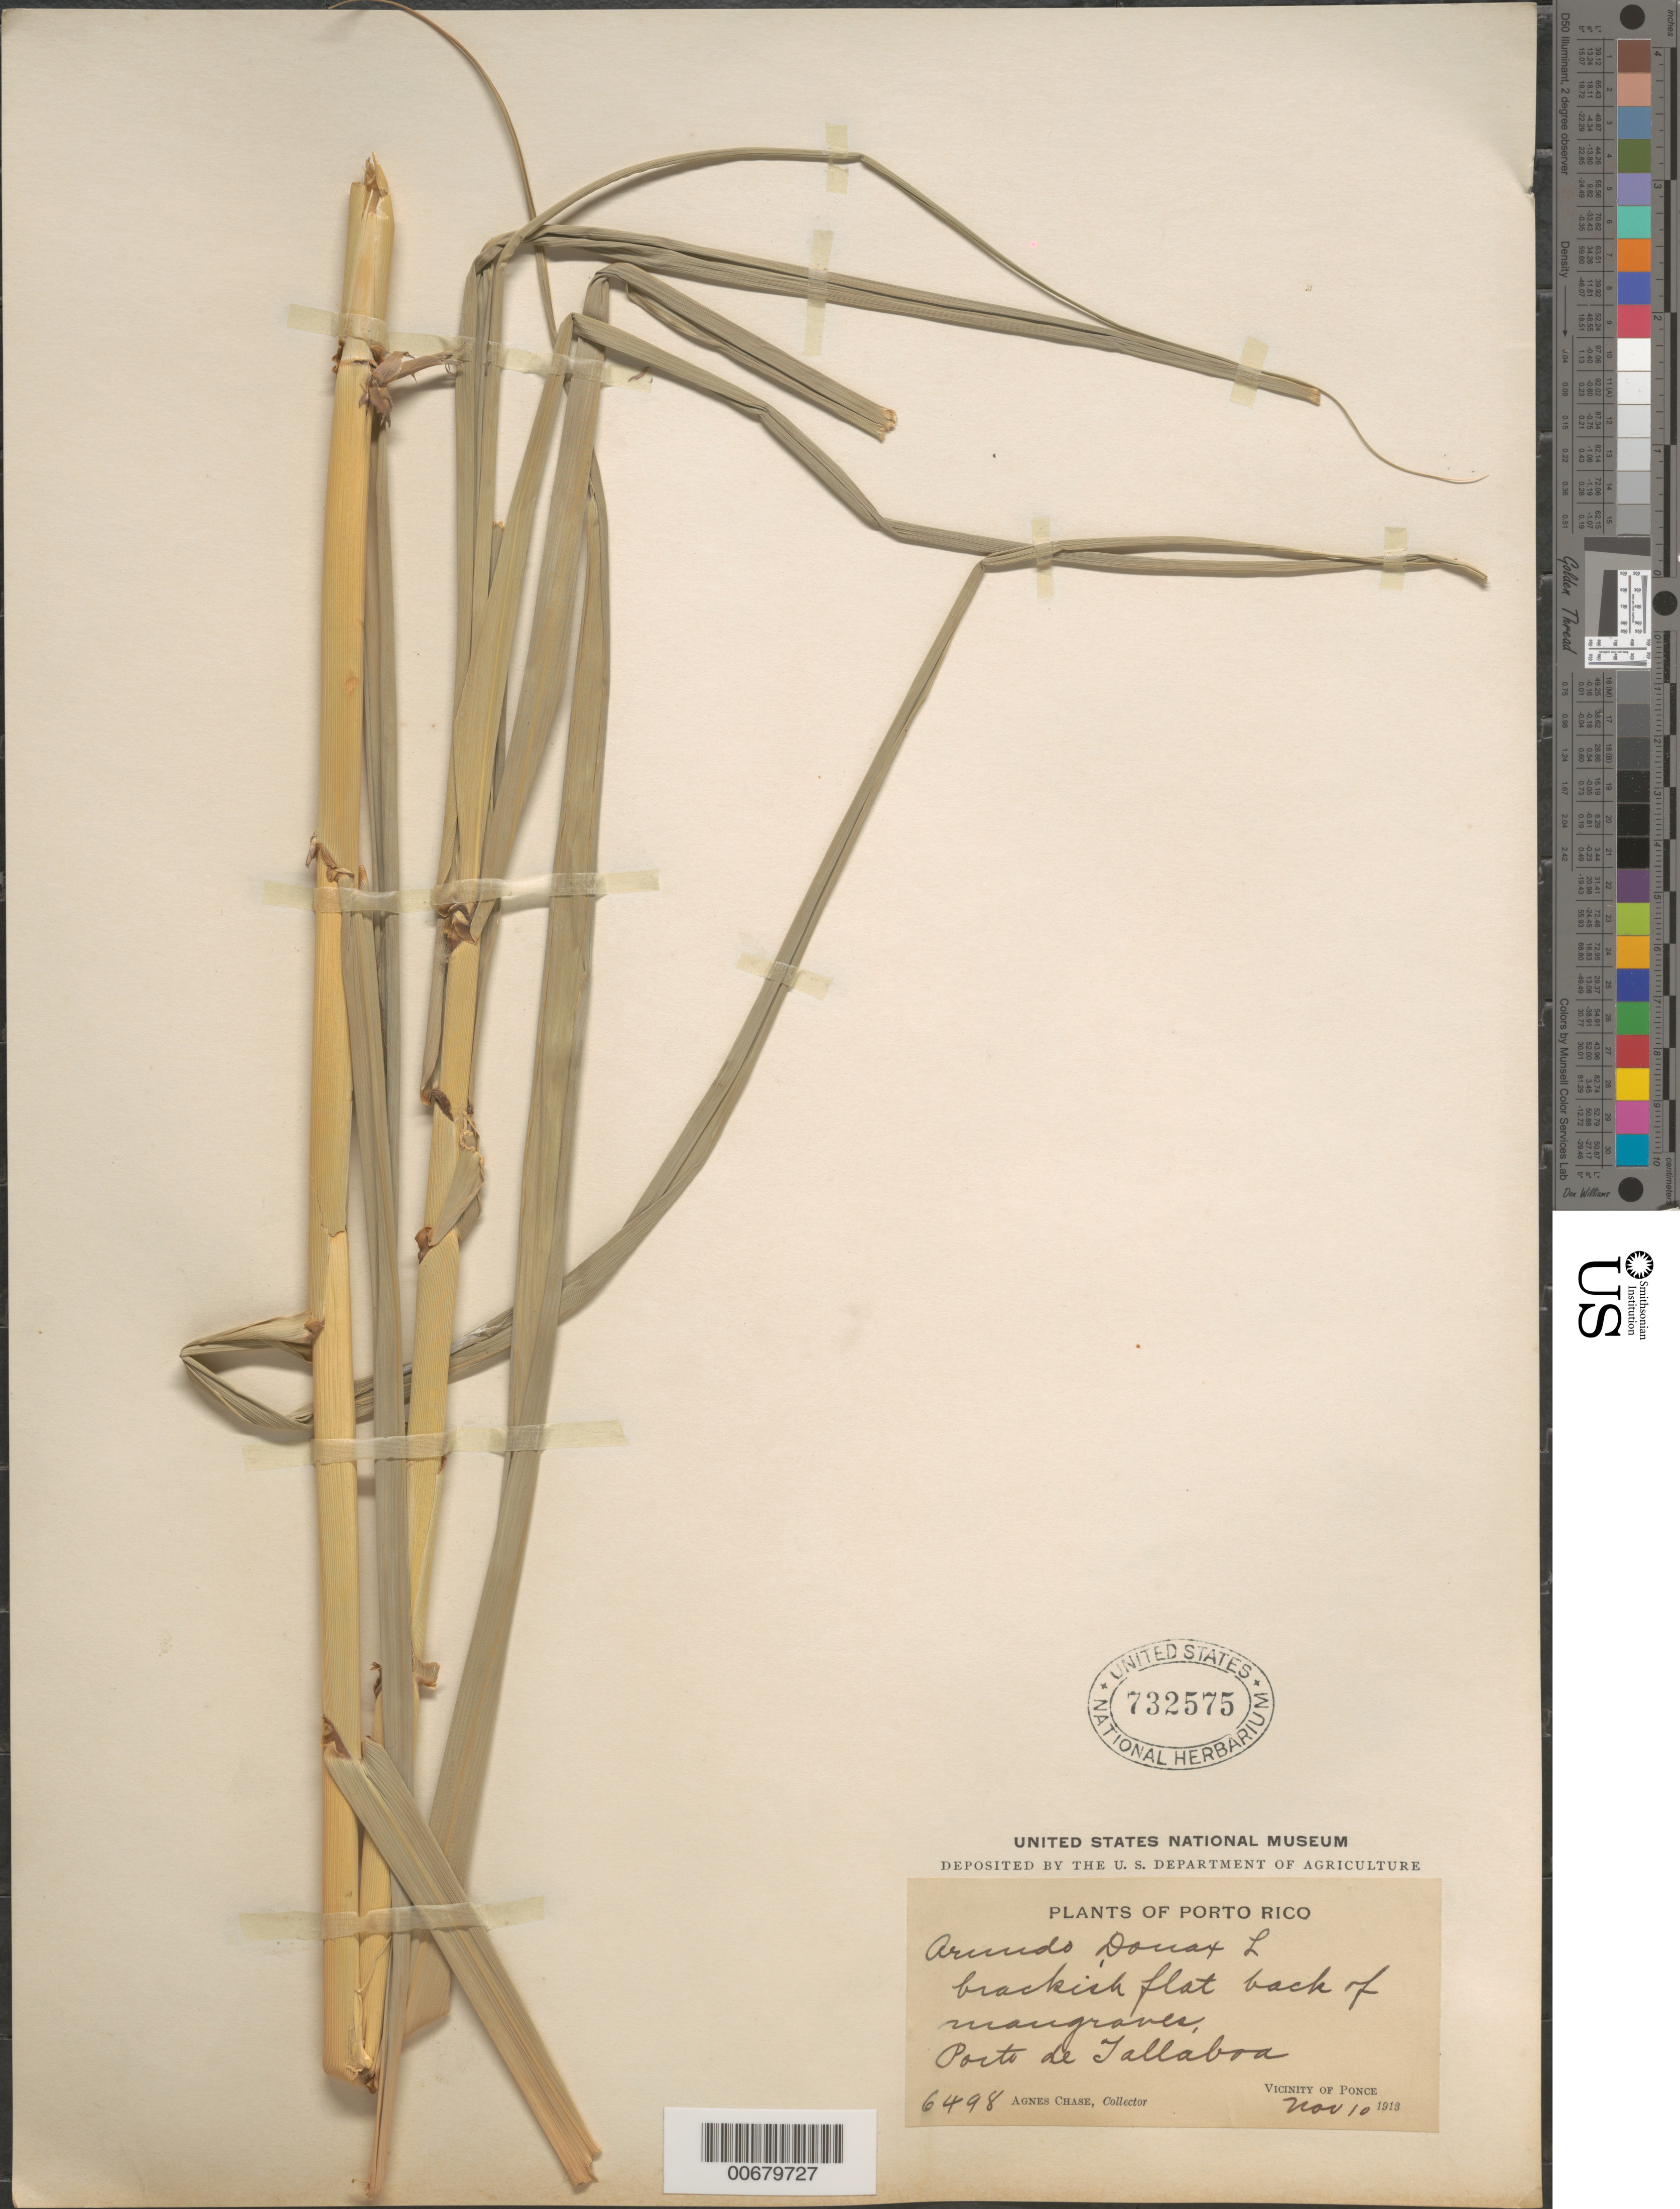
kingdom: Plantae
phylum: Tracheophyta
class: Liliopsida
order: Poales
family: Poaceae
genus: Arundo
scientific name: Arundo donax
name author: L.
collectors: A. Chase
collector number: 6498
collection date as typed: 10 Nov 1913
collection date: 1913-11-10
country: Puerto Rico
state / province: Peñuelas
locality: Porto de Tallaboa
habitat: Brackish flat back of mangroves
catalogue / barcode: US 732575